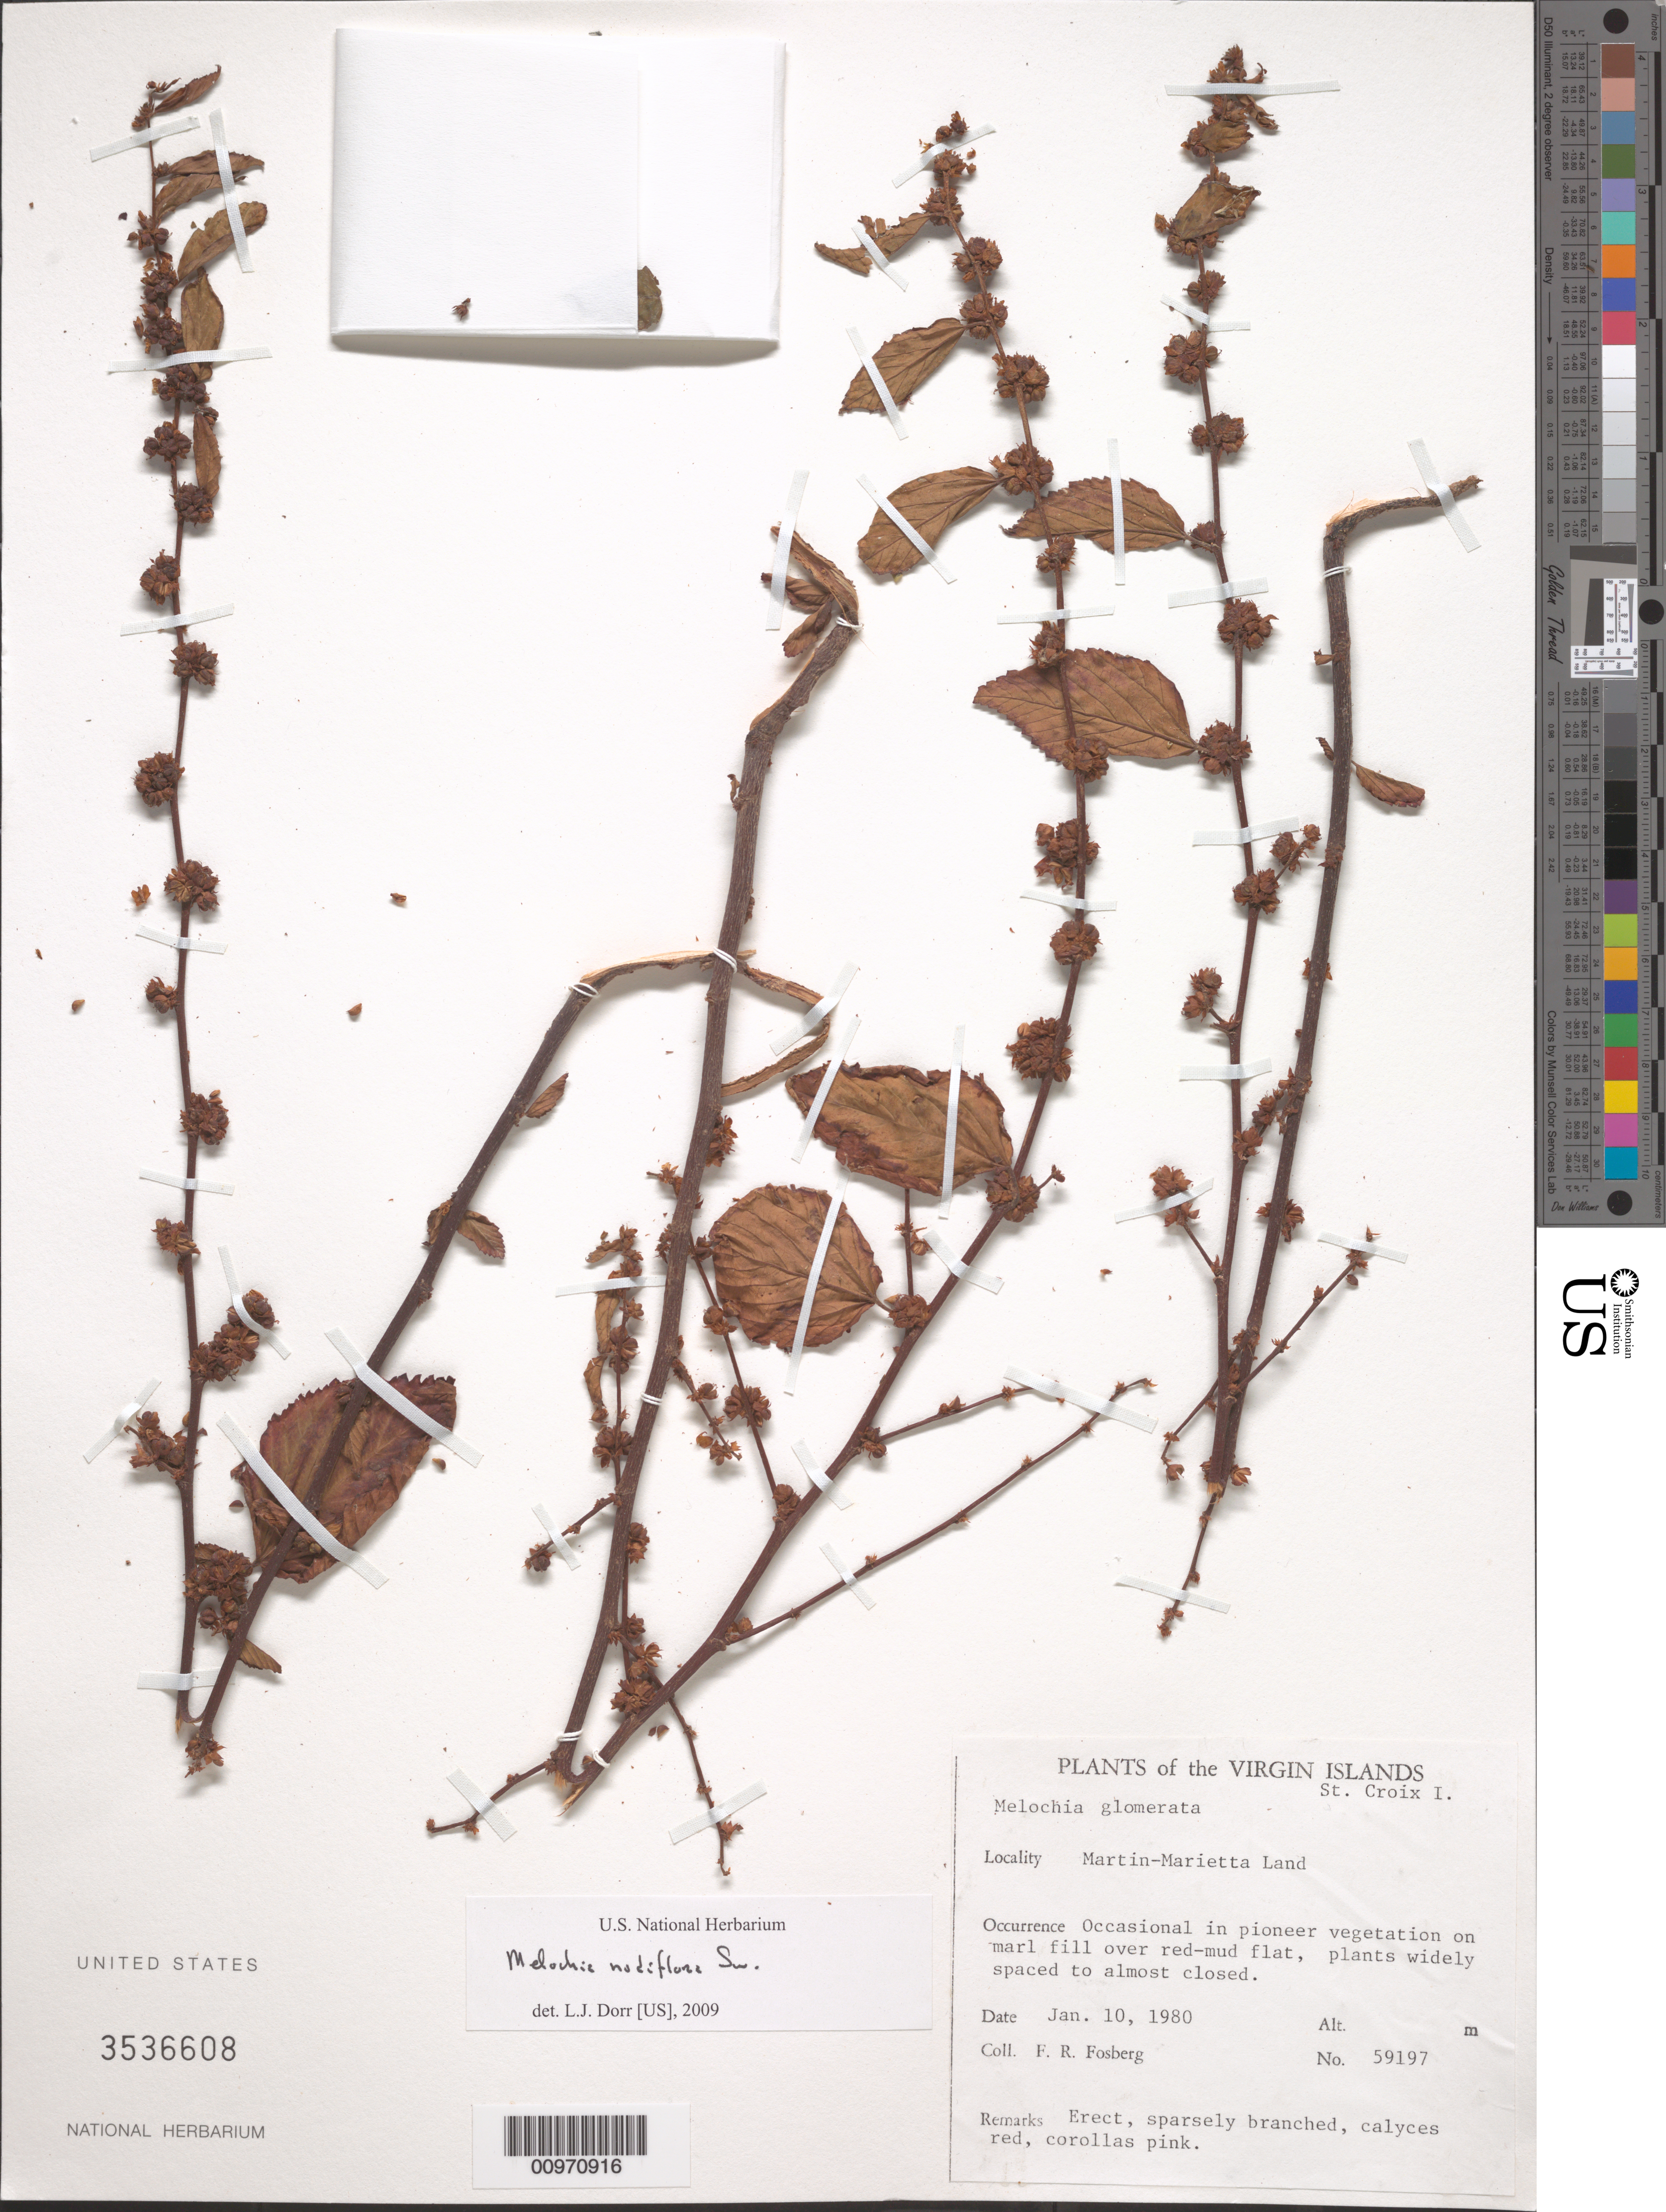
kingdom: Plantae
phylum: Tracheophyta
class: Magnoliopsida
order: Malvales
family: Malvaceae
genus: Melochia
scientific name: Melochia nodiflora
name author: Sw.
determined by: Dorr, L. J., (BOT), Smithsonian Institution - National Museum of Natural History (UNITED STATES)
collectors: F. R. Fosberg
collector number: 59197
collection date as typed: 10 Jan 1980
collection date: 1980-01-10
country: U.S. Virgin Islands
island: St. Croix I.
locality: Martin-Marietta Land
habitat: Occasional in pioneer vegetation on marl fill over red-mud flat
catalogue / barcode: US 3536608